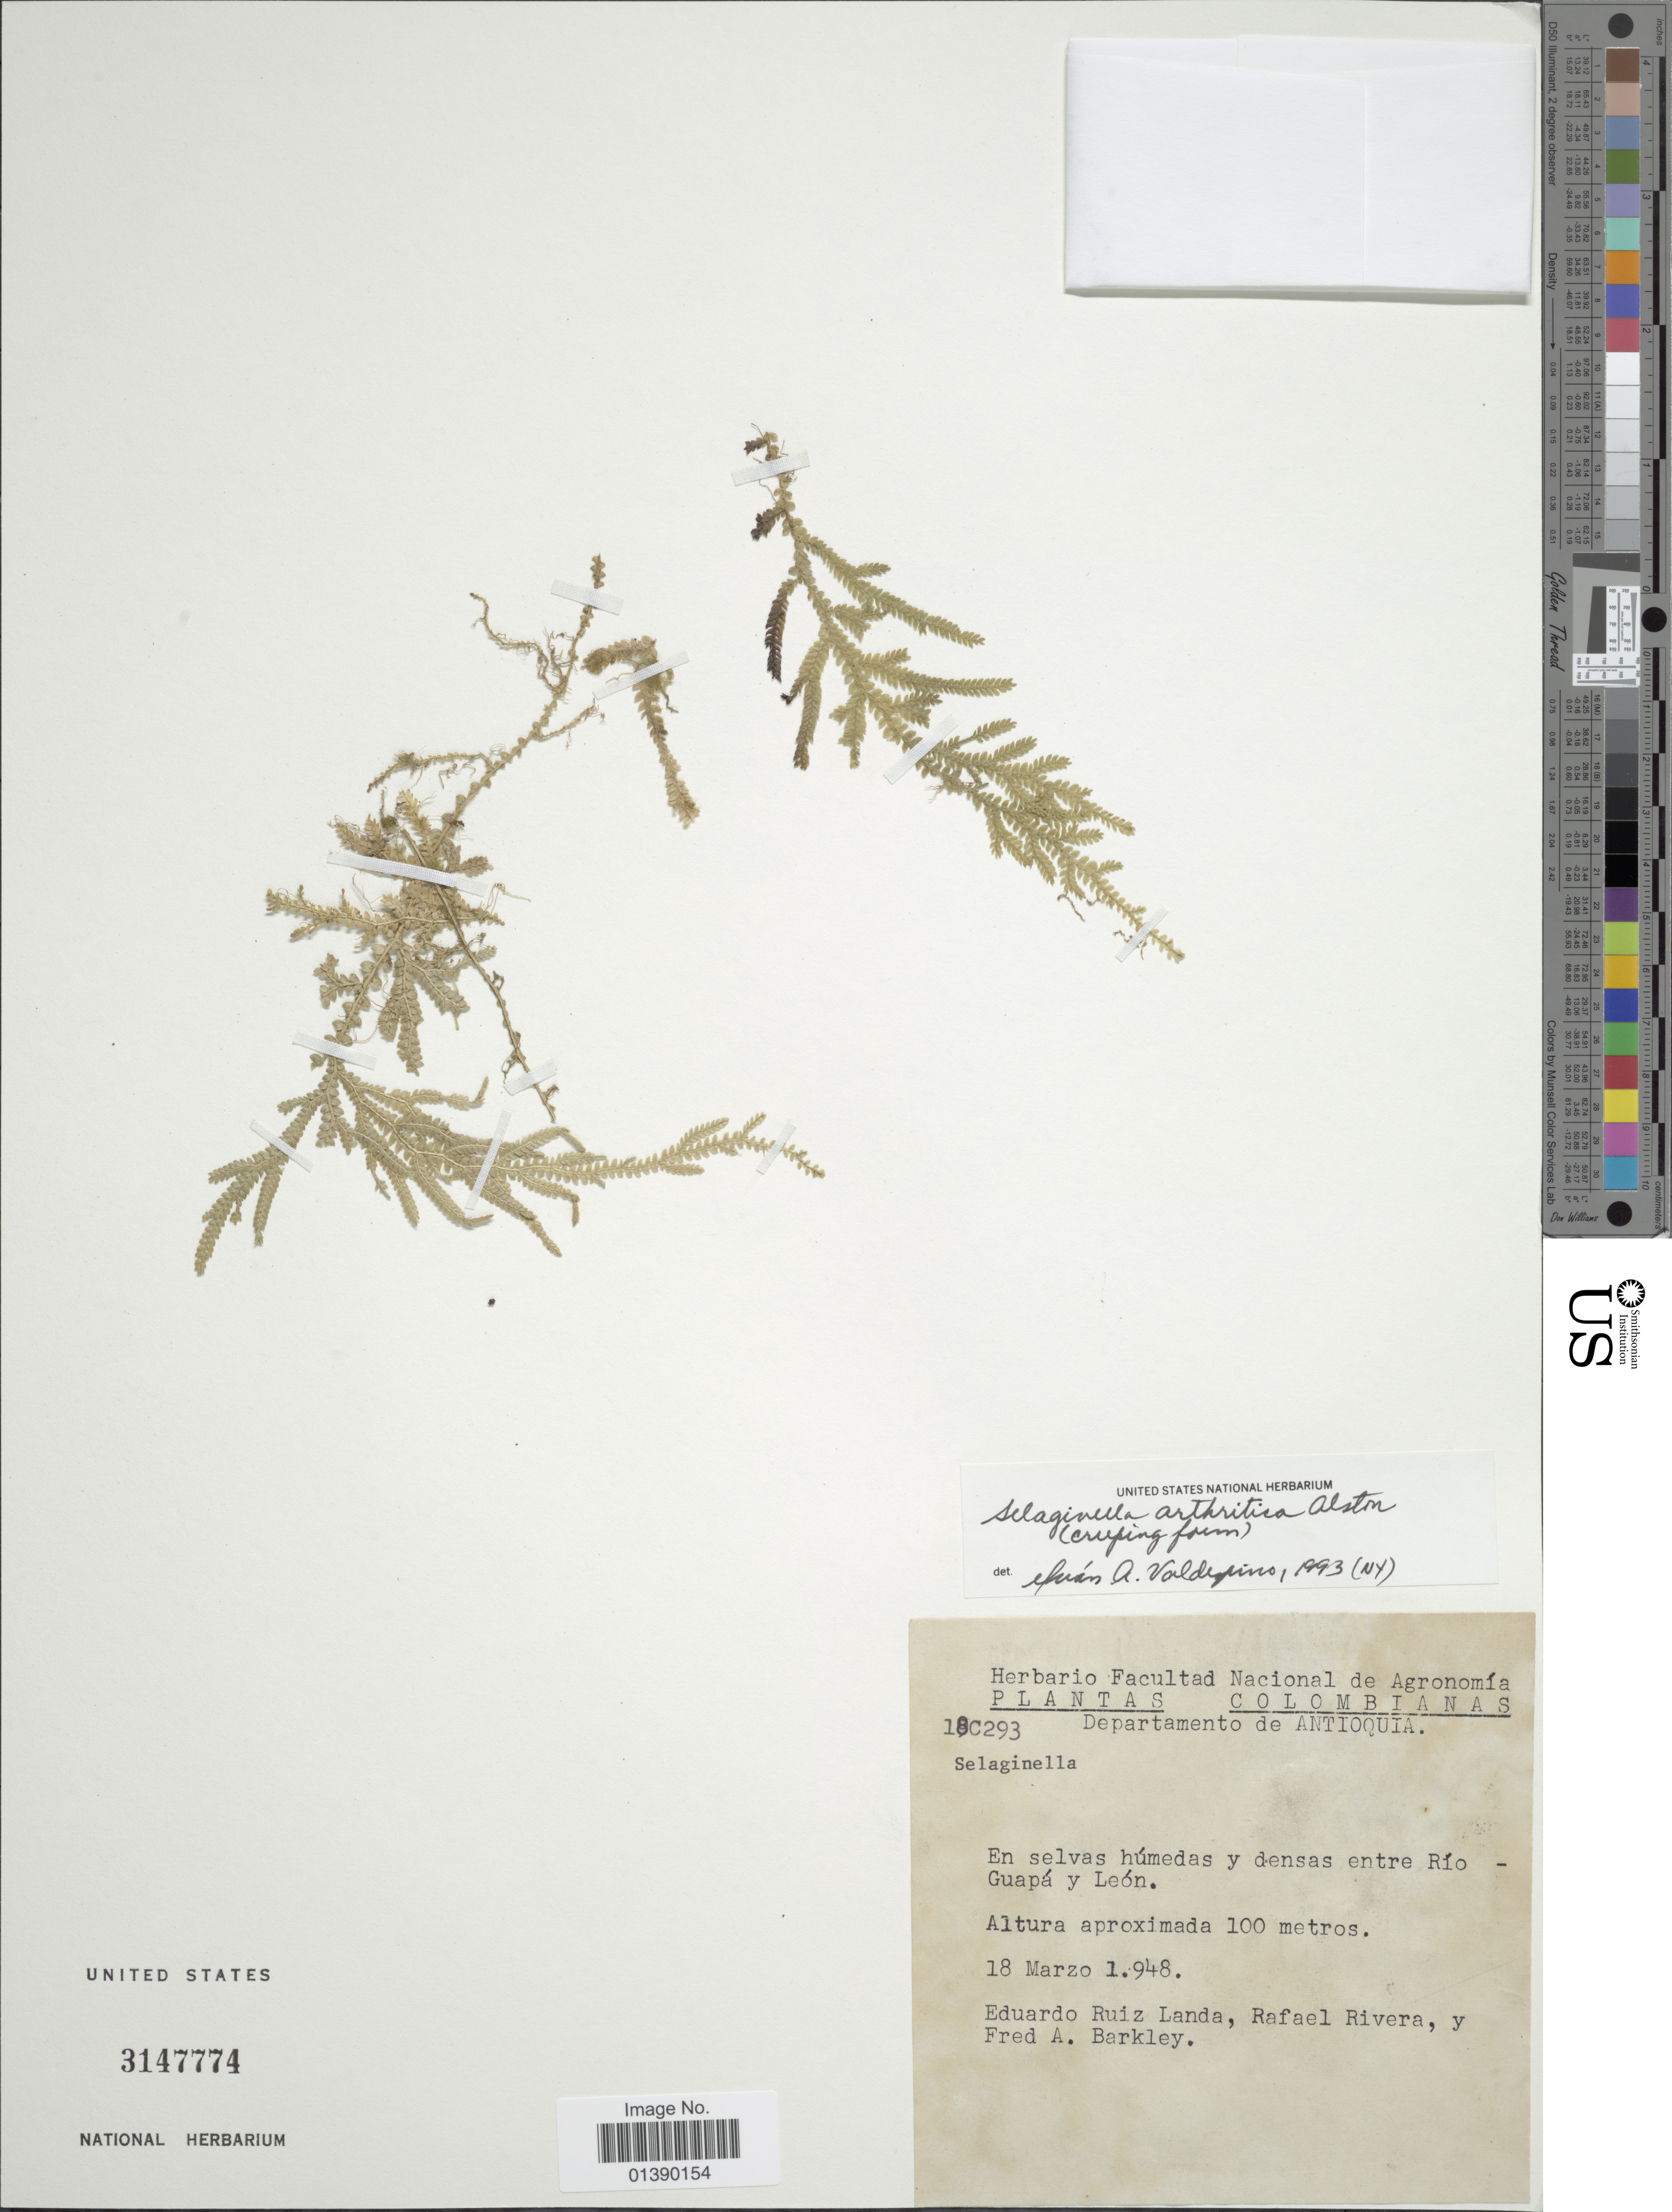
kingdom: Plantae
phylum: Tracheophyta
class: Lycopodiopsida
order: Selaginellales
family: Selaginellaceae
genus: Selaginella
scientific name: Selaginella arthritica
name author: Alston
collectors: E. Landa, R. Riviera & F. A. Barkley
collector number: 18C293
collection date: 1948-03-18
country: Colombia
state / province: Antioquia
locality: En selvas húmedas y densas entre Río Guapá Y León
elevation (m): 100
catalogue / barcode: US 3147774